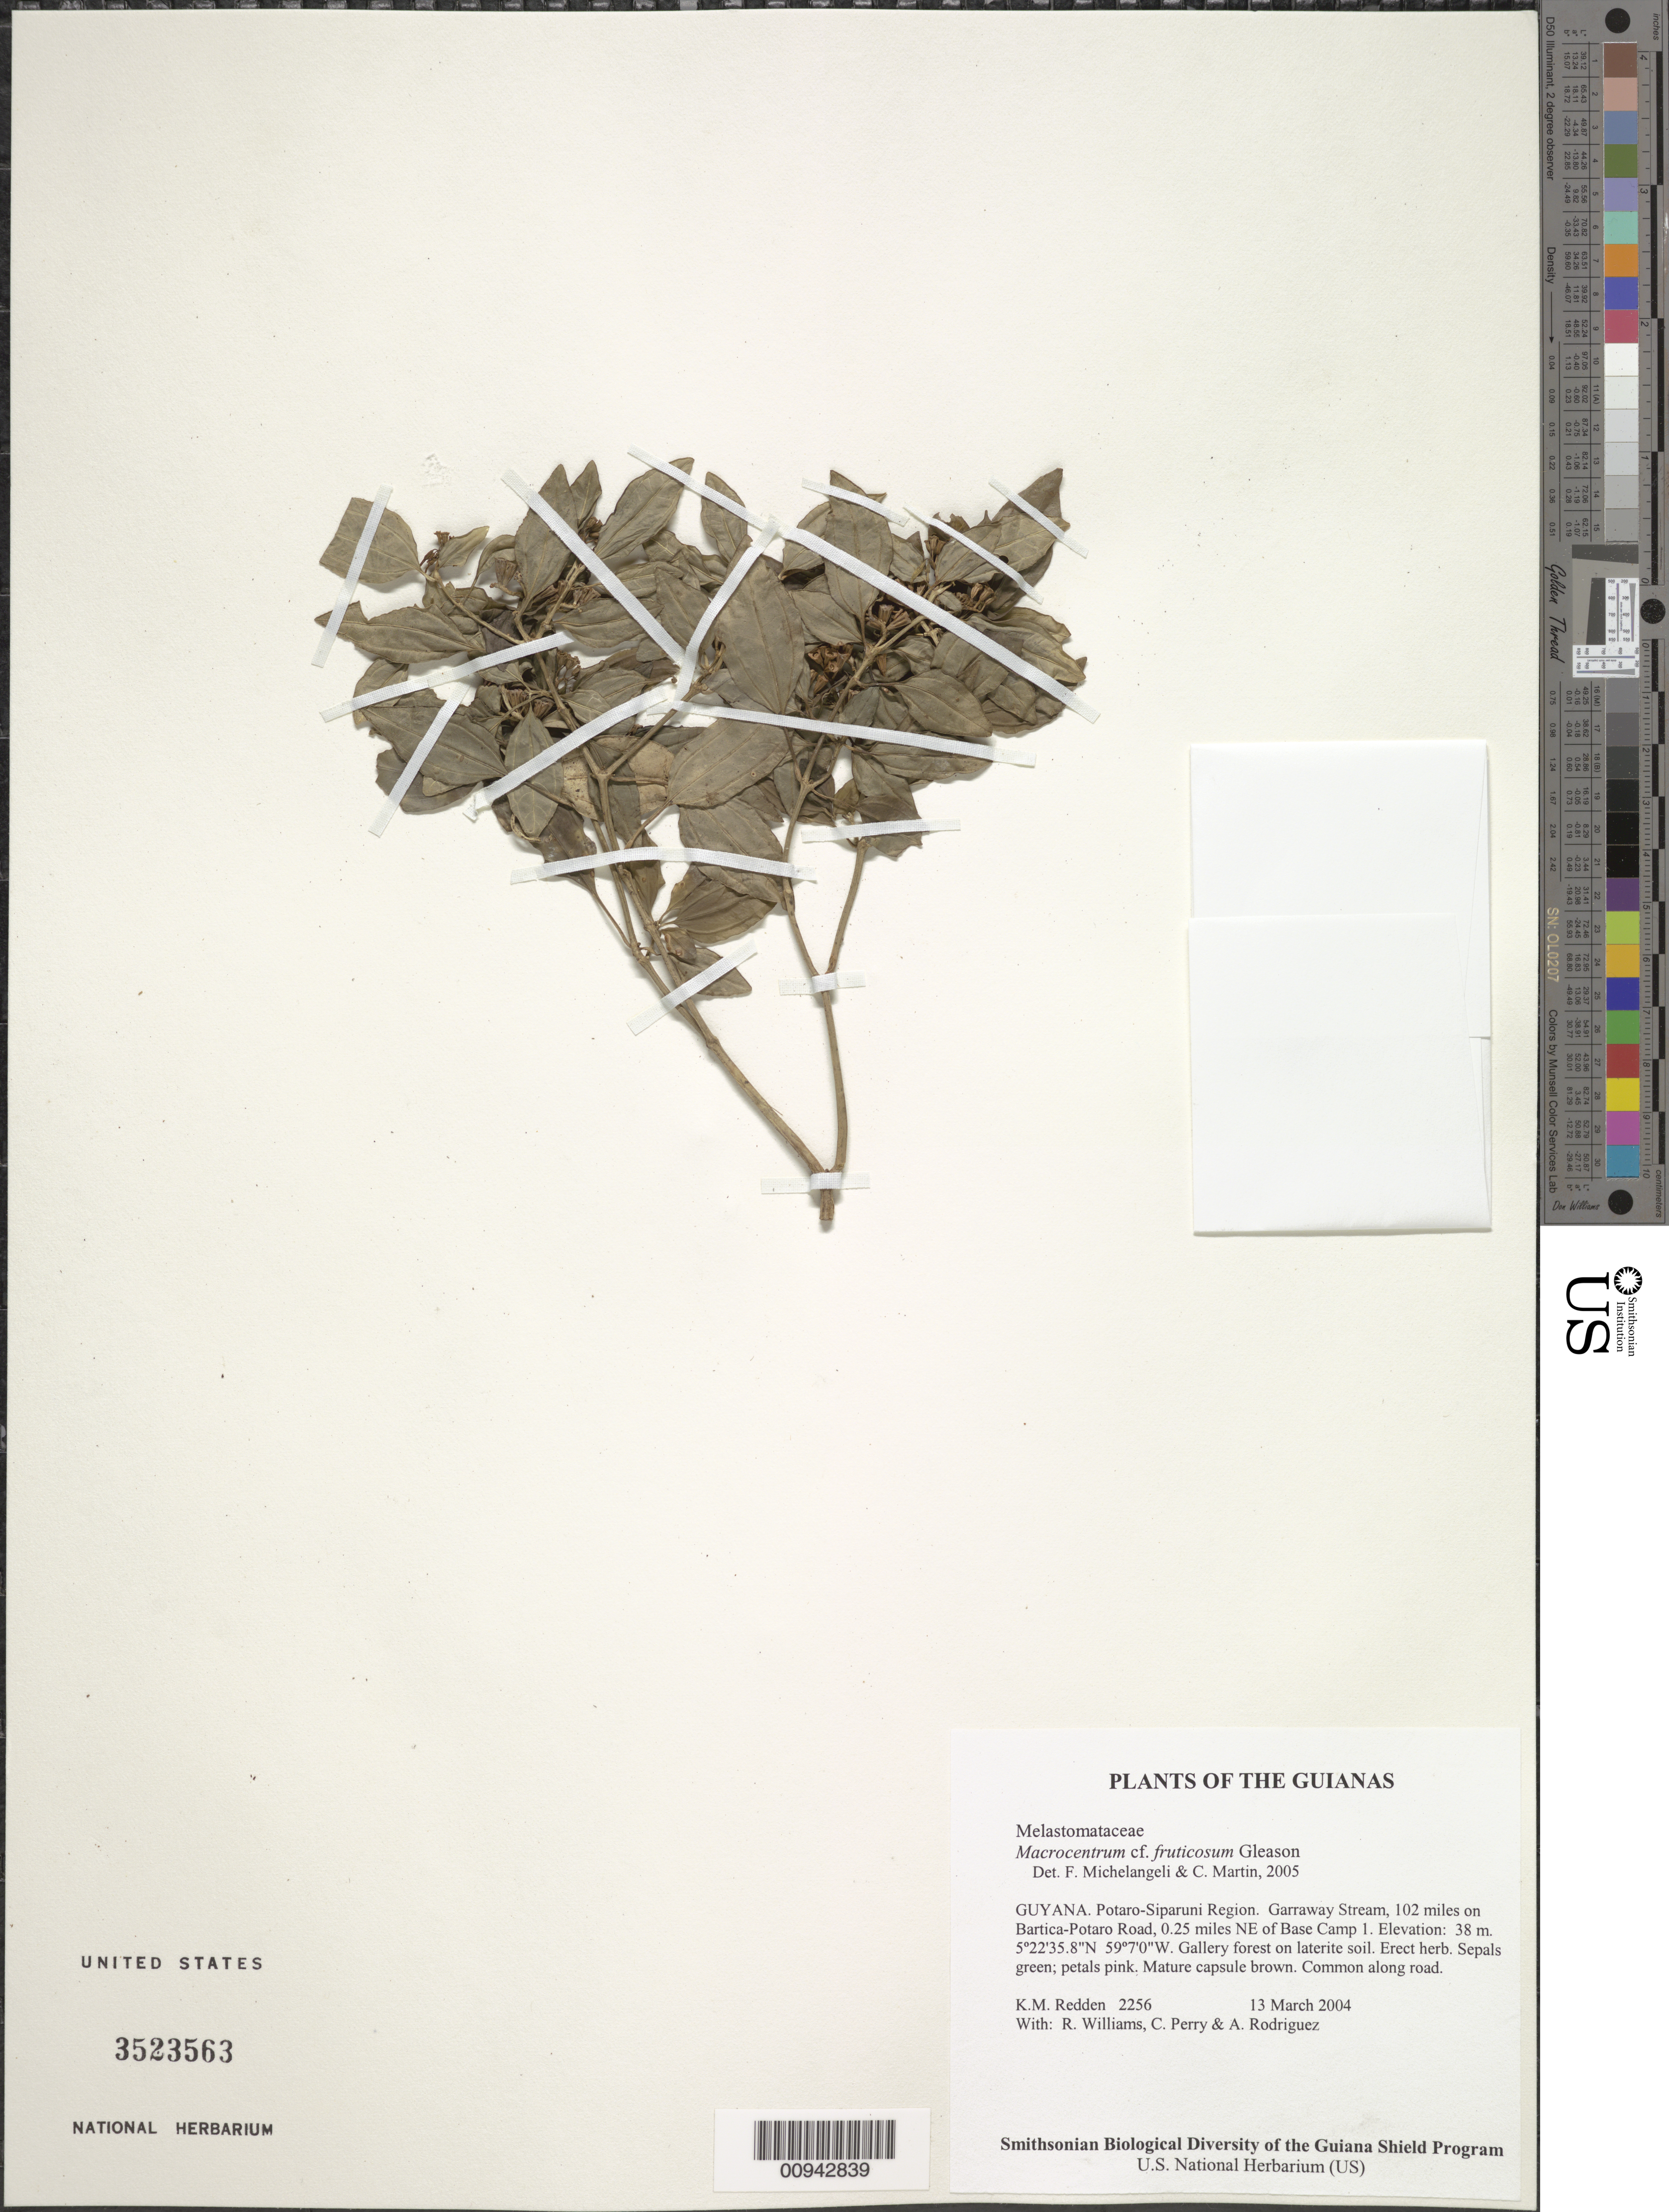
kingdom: Plantae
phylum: Tracheophyta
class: Magnoliopsida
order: Myrtales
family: Melastomataceae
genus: Macrocentrum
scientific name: Macrocentrum fruticosum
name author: Gleason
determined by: Michelangeli, F. A.; Martin, C.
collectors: K. M. Redden, R. Williams, C. Perry & A. Rodriguez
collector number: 2256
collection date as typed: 13 March 2004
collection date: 2004-03-13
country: Guyana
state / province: Potaro-Siparuni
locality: Garraway Stream, 102 miles on Bartica-Potaro Road, 0.25 miles NE of Base Camp 1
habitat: Gallery forest on laterite soil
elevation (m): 38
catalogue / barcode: US 3523563